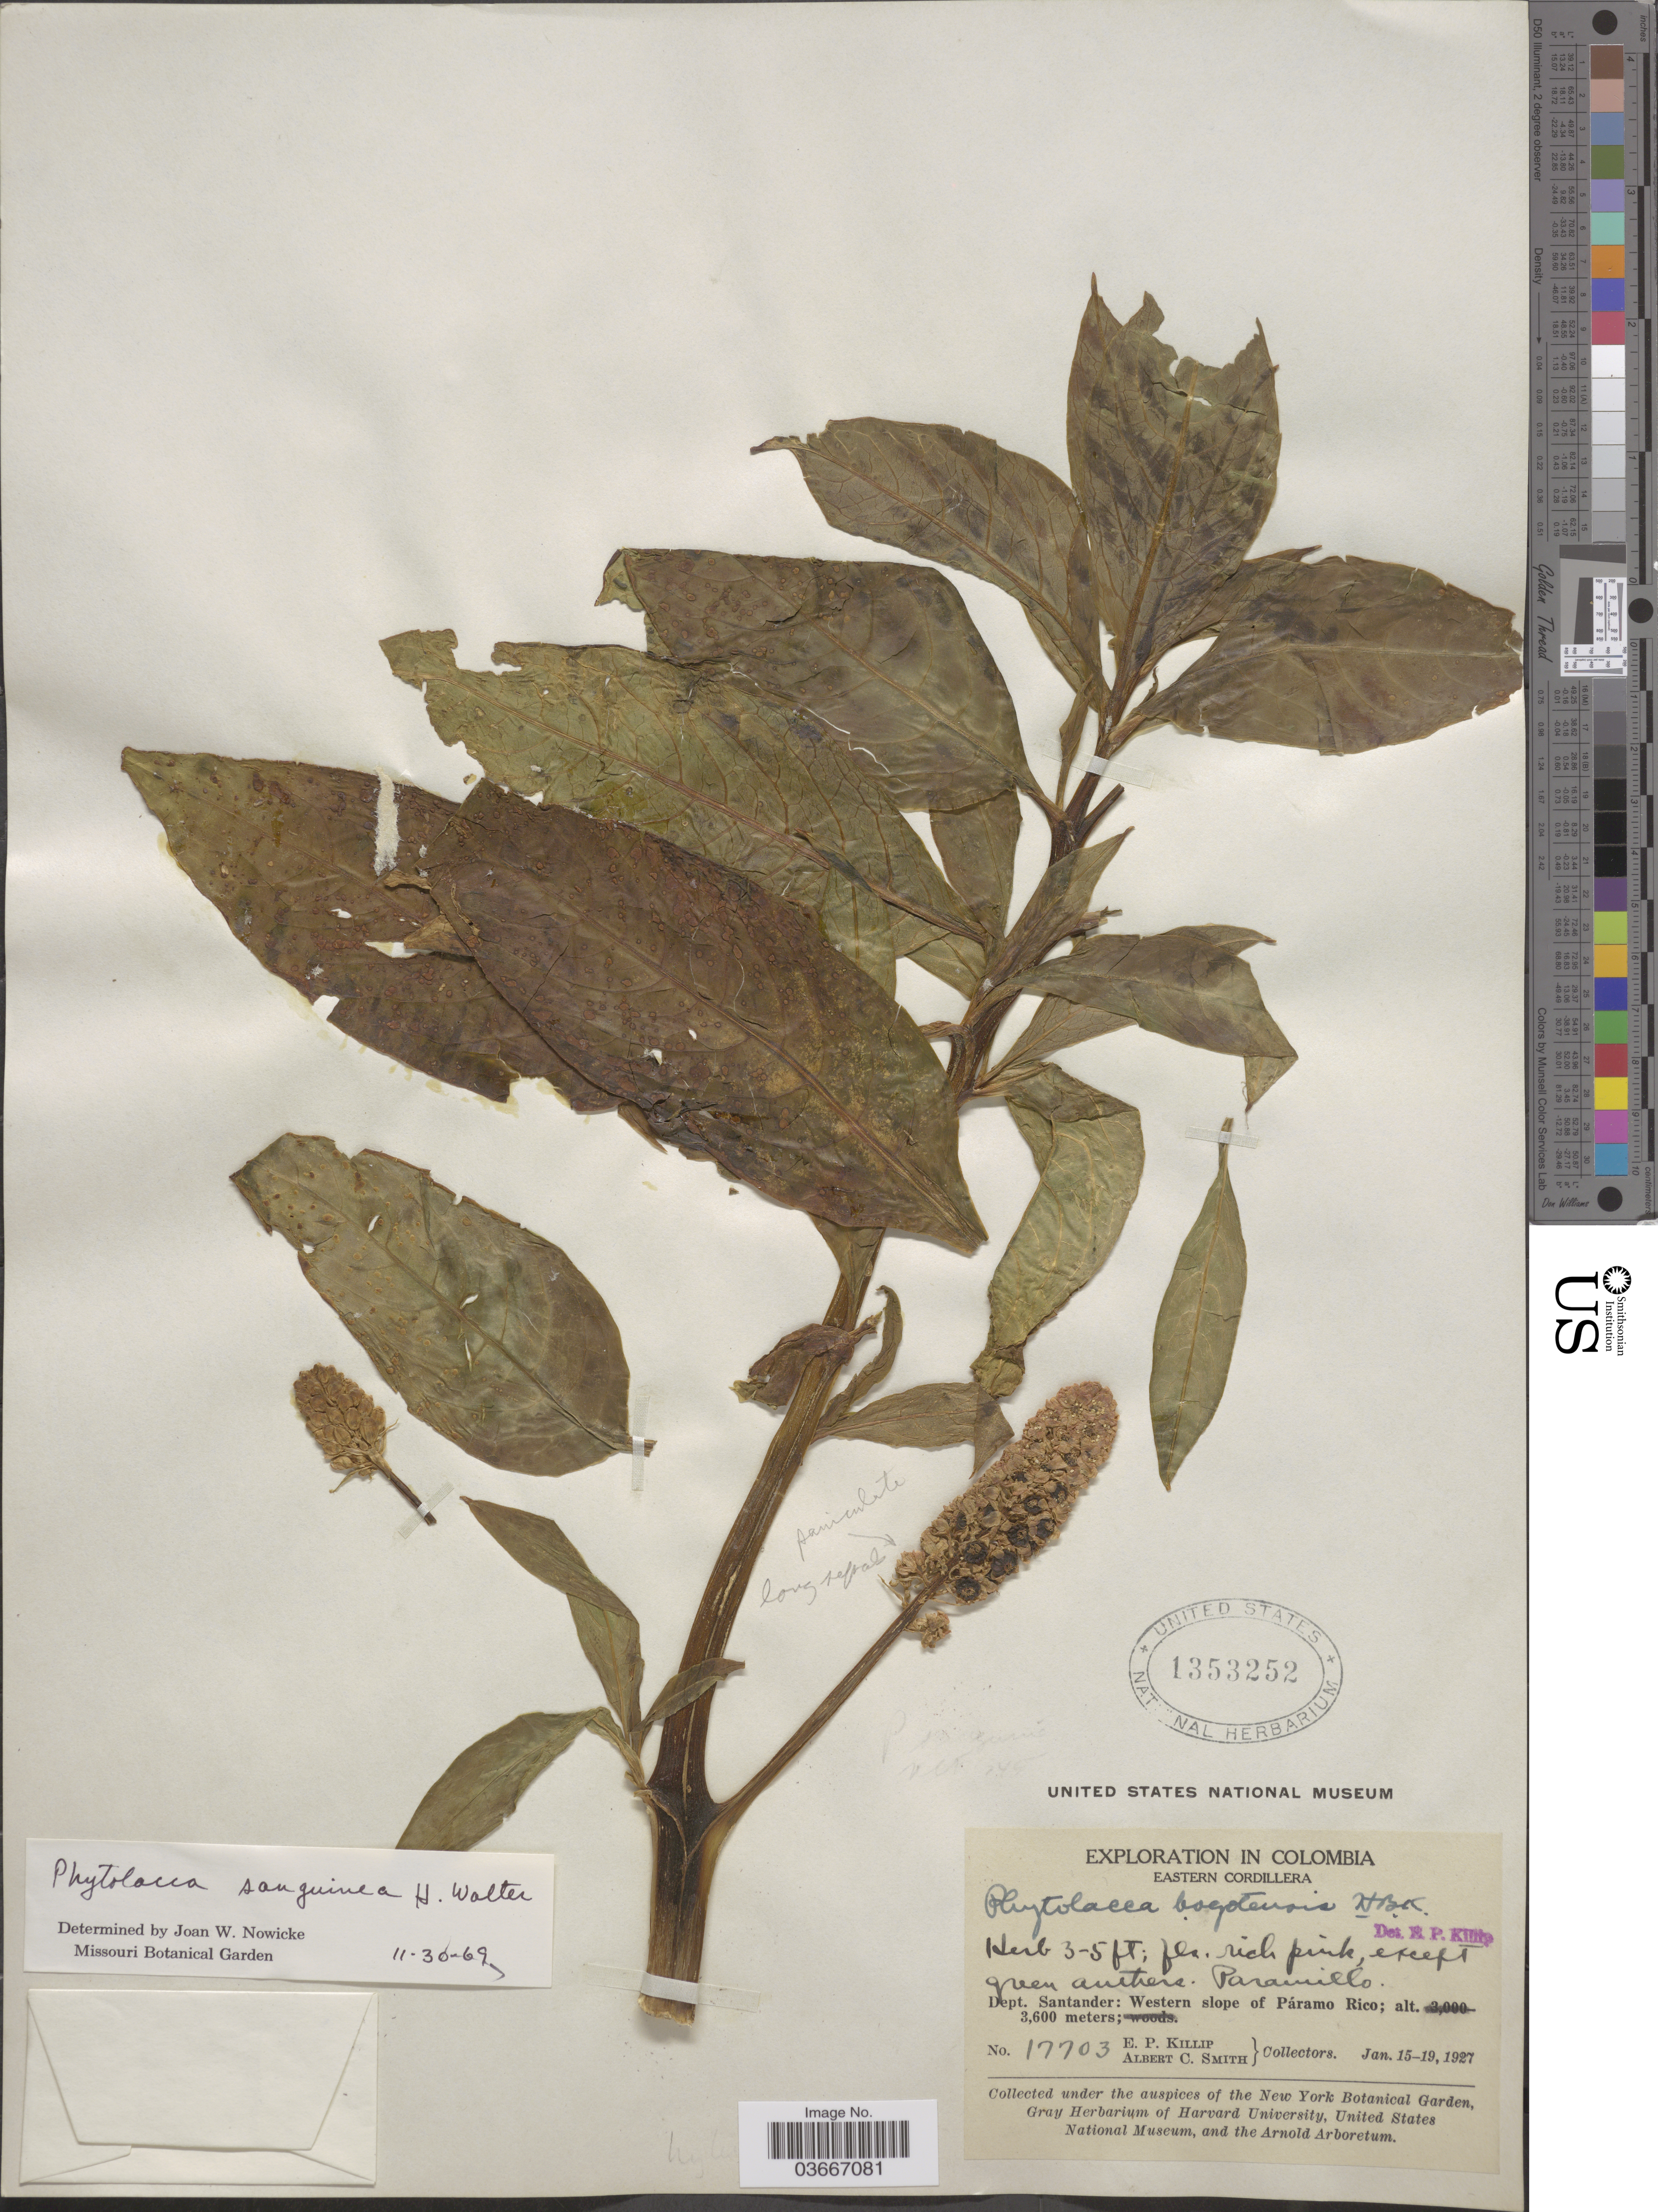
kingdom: Plantae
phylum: Tracheophyta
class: Magnoliopsida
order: Caryophyllales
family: Phytolaccaceae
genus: Phytolacca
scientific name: Phytolacca sanguinea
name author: H. Walter in Engl.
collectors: E. P. Killip & A. C. Smith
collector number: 17703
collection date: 1927-01-15/1927-01-19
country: Colombia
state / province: Santander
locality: Eastern Cordillera. Dept. Santander: Western slope of Páramo Rico.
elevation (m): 3600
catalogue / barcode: US 1353252